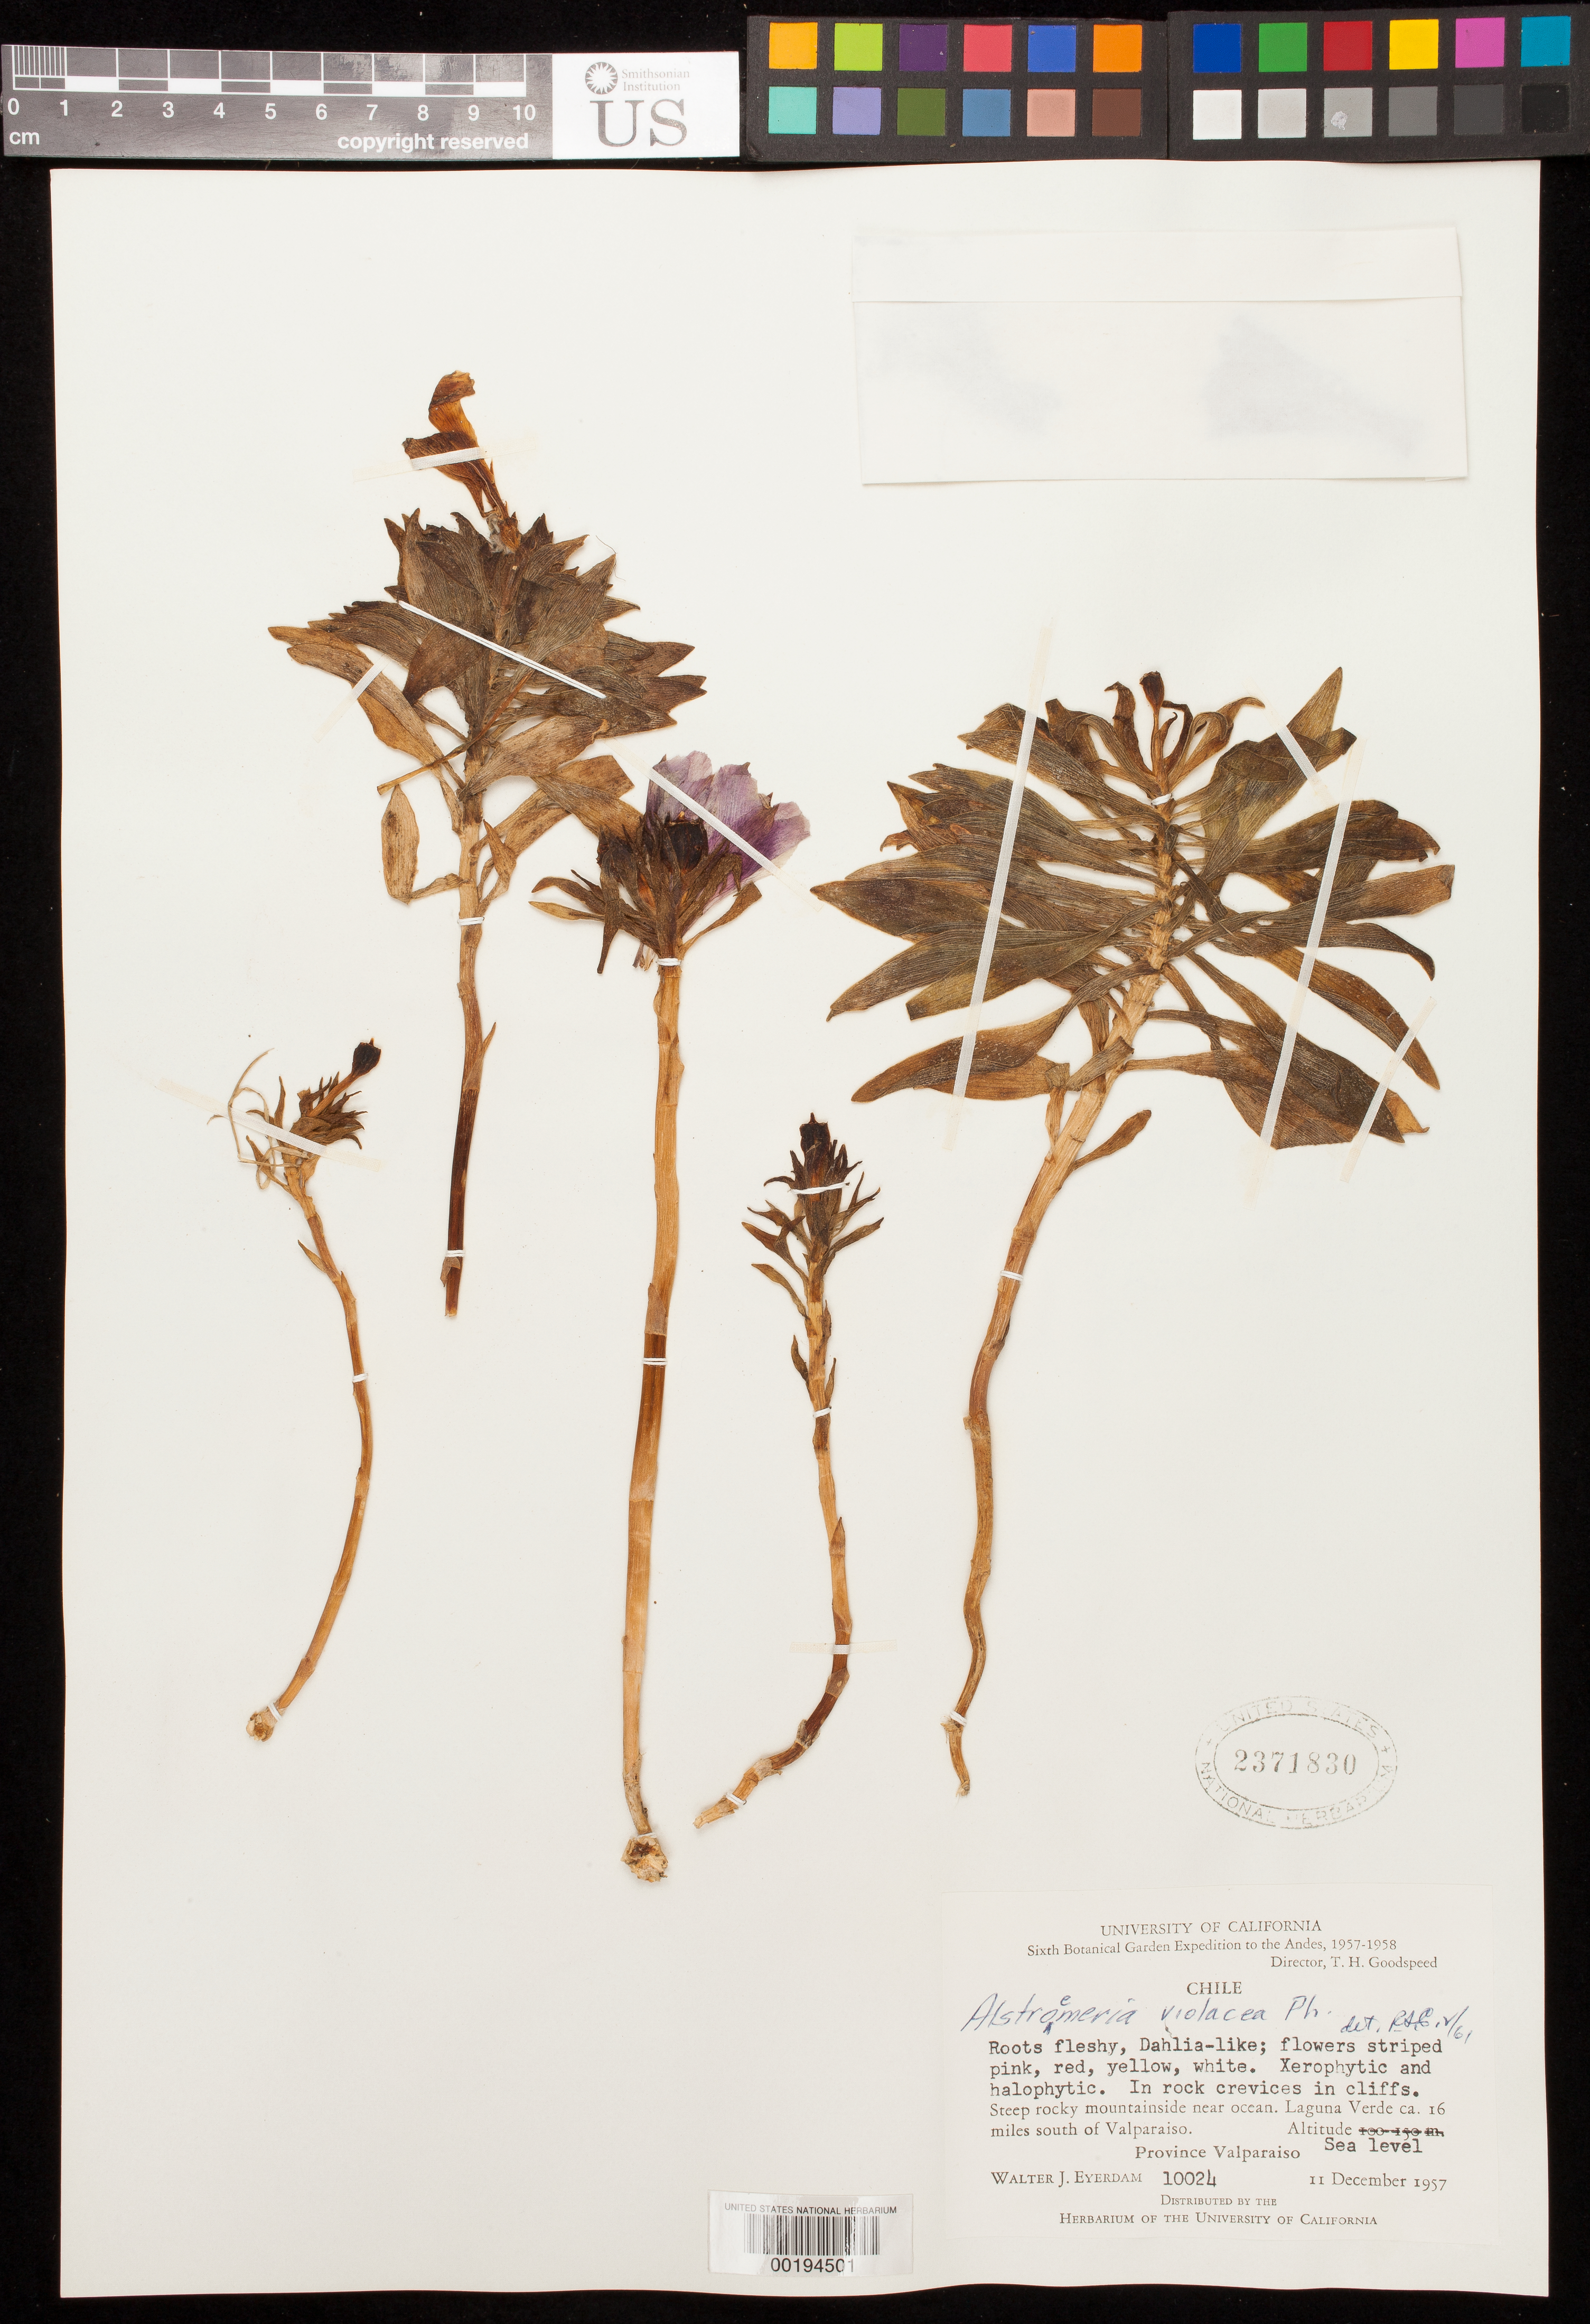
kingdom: Plantae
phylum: Tracheophyta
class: Liliopsida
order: Liliales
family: Alstroemeriaceae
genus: Alstroemeria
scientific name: Alstroemeria violacea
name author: Phil.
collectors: W. J. Eyerdam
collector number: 10024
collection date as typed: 11 Dec 1957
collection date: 1957-12-11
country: Chile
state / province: Valparaíso (V)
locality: Laguna verde ca 16 mi s of valparaiso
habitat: Rock crevices in cliffs; steep rocky mountainside near ocean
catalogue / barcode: US 2371830